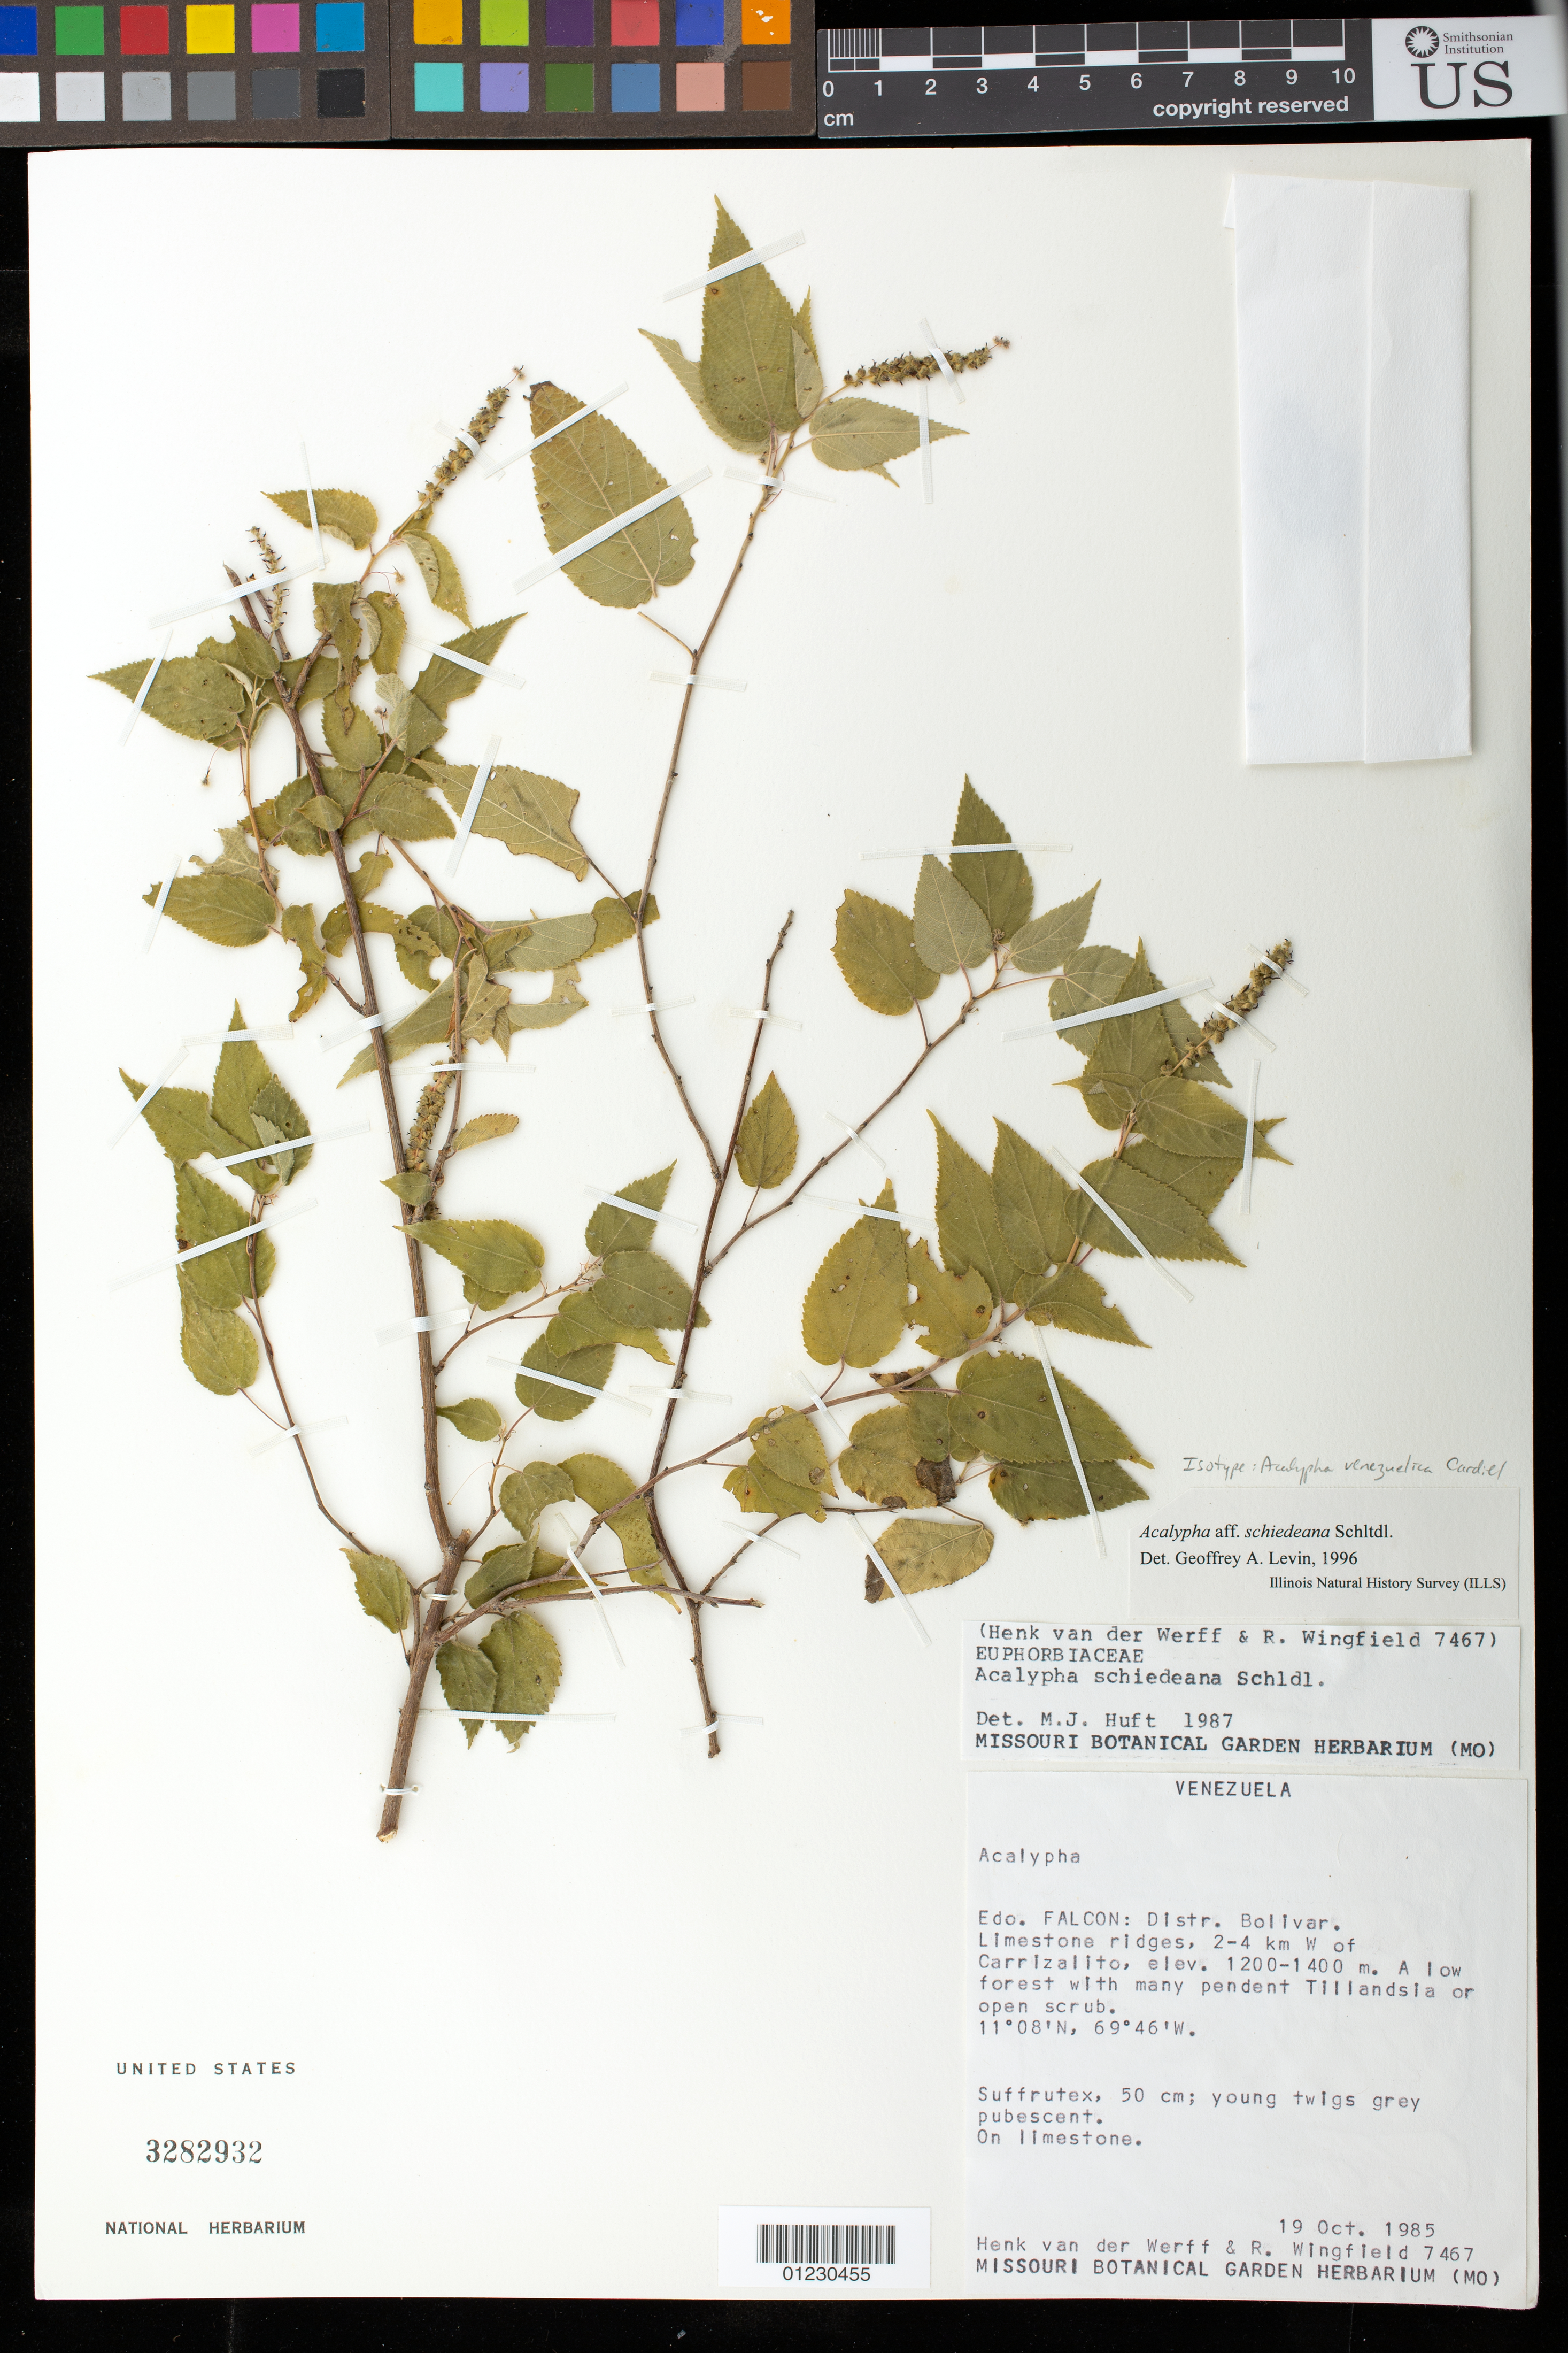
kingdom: Plantae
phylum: Tracheophyta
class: Magnoliopsida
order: Malpighiales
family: Euphorbiaceae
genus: Acalypha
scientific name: Acalypha venezuelica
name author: Cardiel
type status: Isotype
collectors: H. van der Werff & R. Wingfield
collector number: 7467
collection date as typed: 19 Oct 1985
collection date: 1985-10-19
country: Venezuela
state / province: Falcón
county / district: Bolívar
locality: Edo. Falcon: Distr. Boliver. Limestone ridges, 2-4 km W of Carrizalito.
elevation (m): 1200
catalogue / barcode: US 3282932